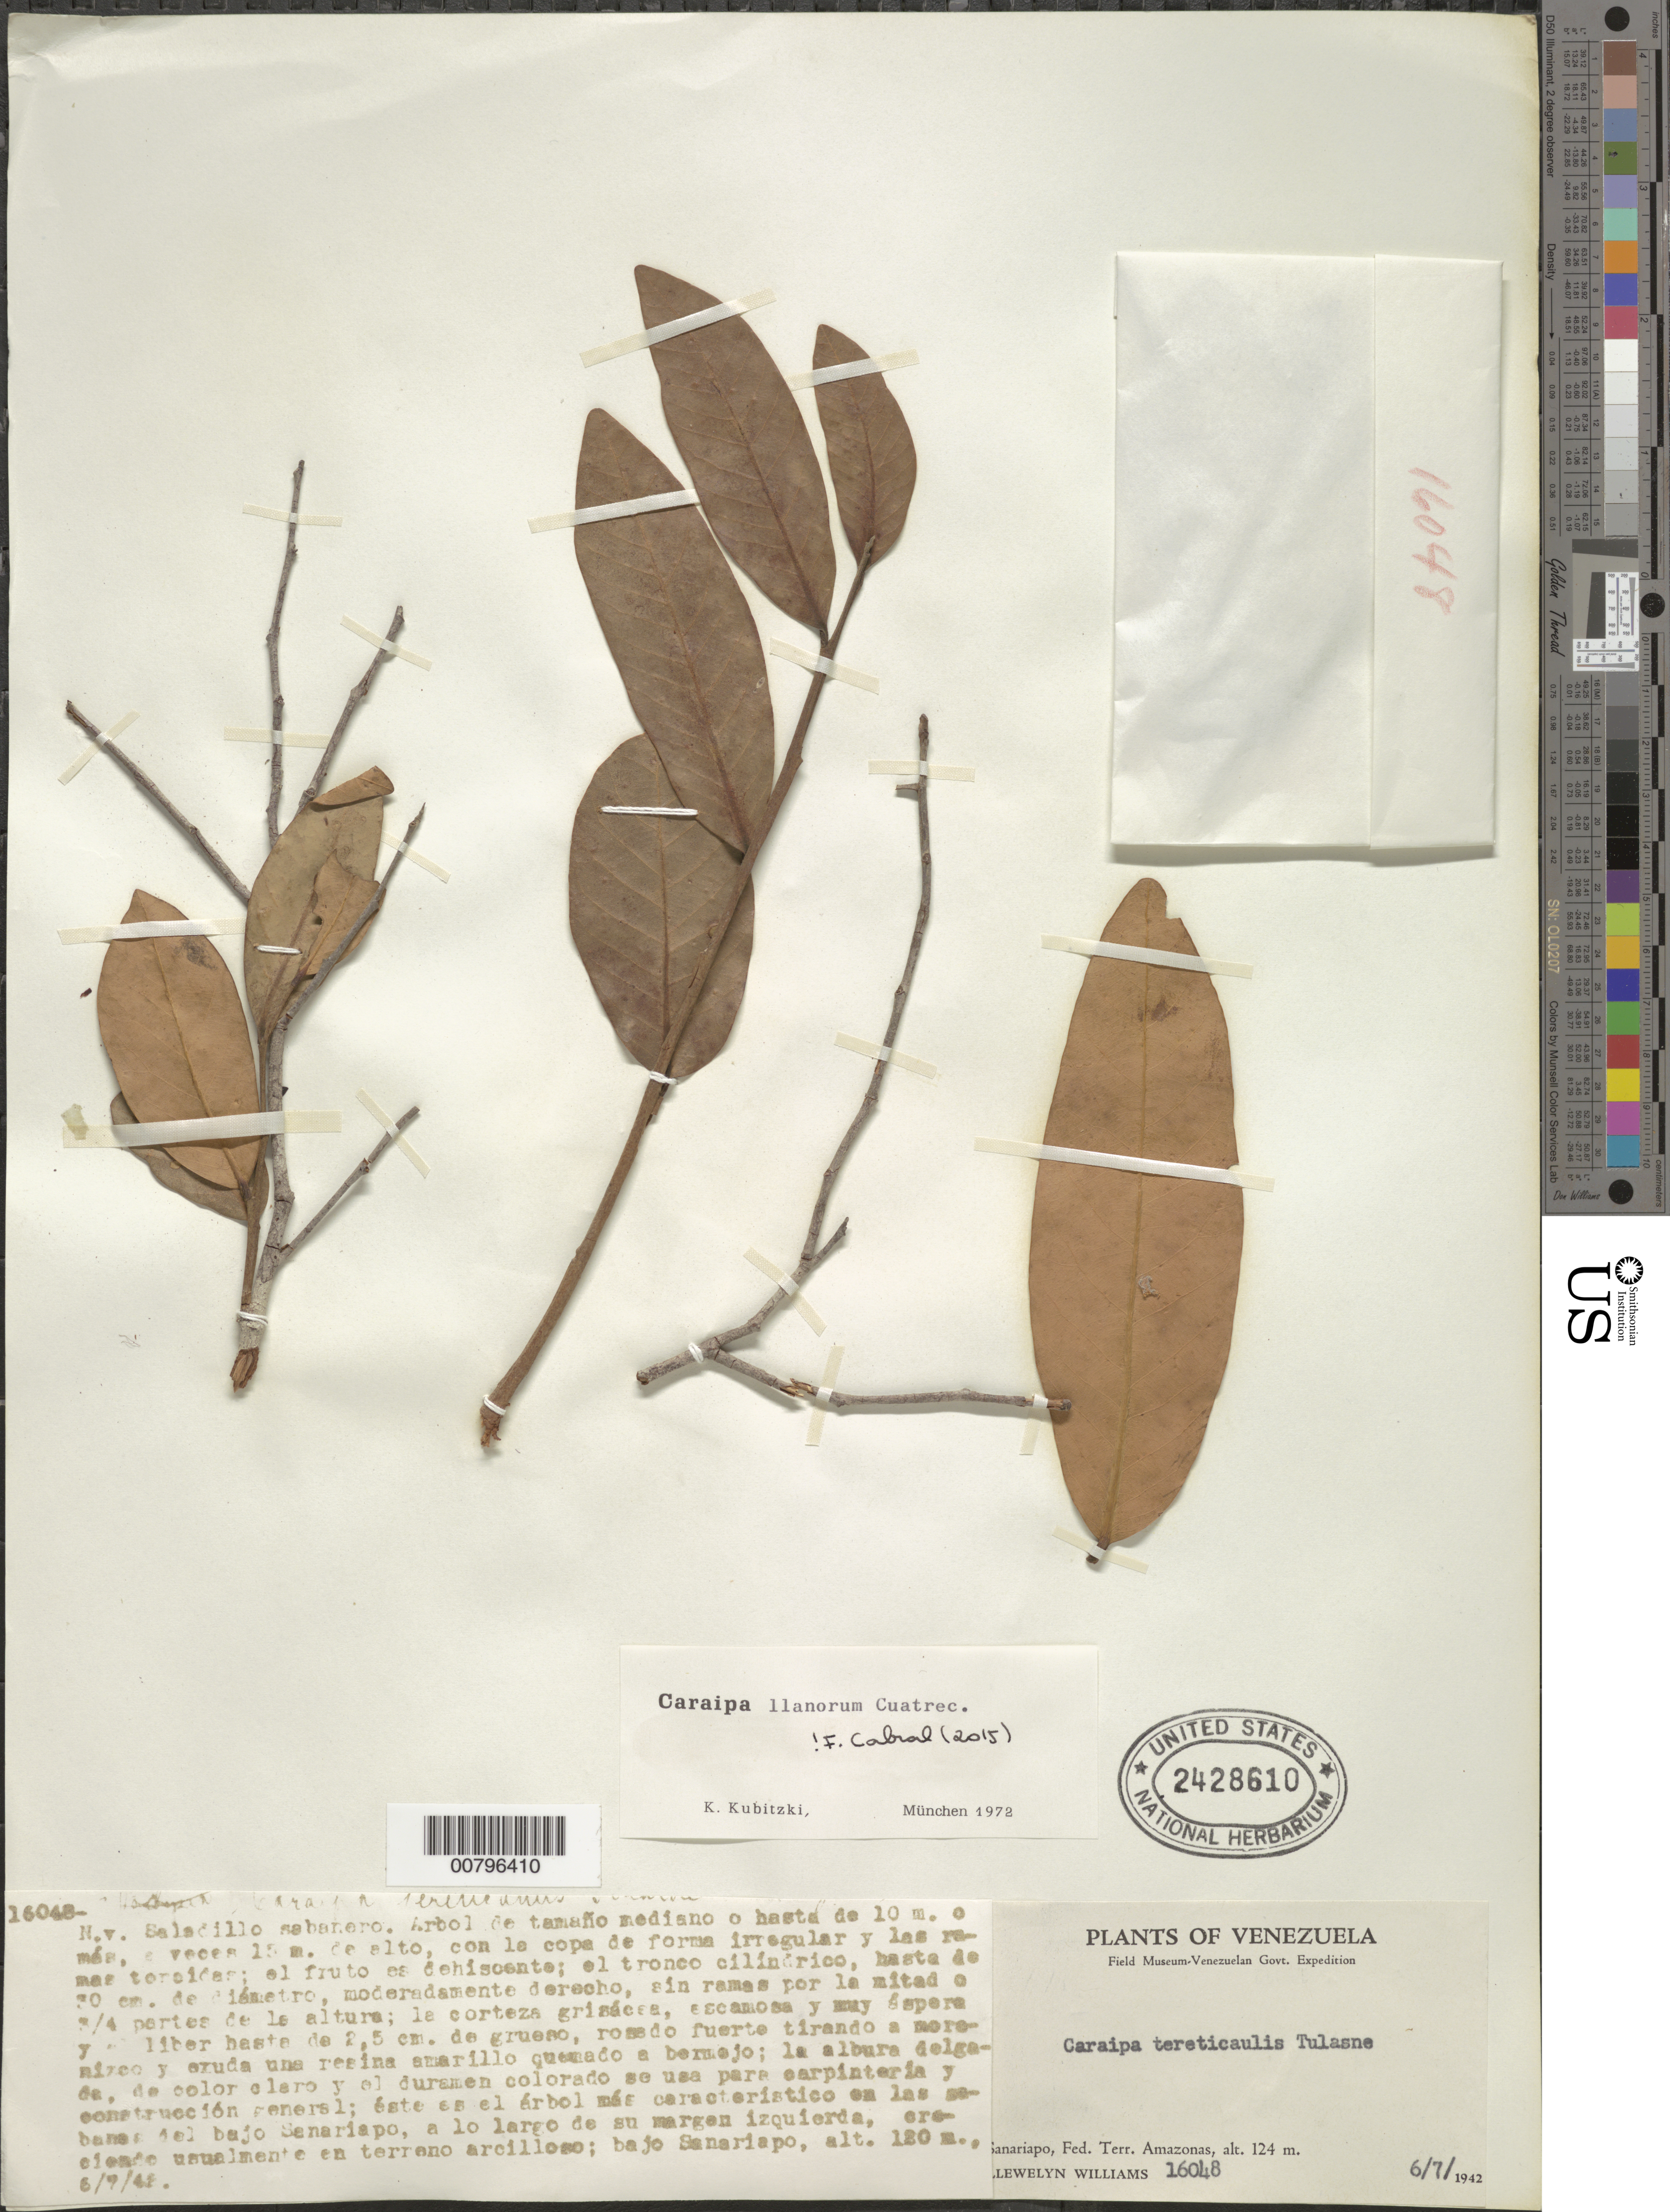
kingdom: Plantae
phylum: Tracheophyta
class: Magnoliopsida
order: Malpighiales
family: Calophyllaceae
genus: Caraipa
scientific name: Caraipa llanorum subsp. llanorum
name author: Cuatrec.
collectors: Ll. Williams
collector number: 16048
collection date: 1942-07-06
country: Venezuela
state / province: Amazonas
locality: Bajo Sanariapo, Fed. Terr. Amazonas.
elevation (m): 120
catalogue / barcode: US 2428610